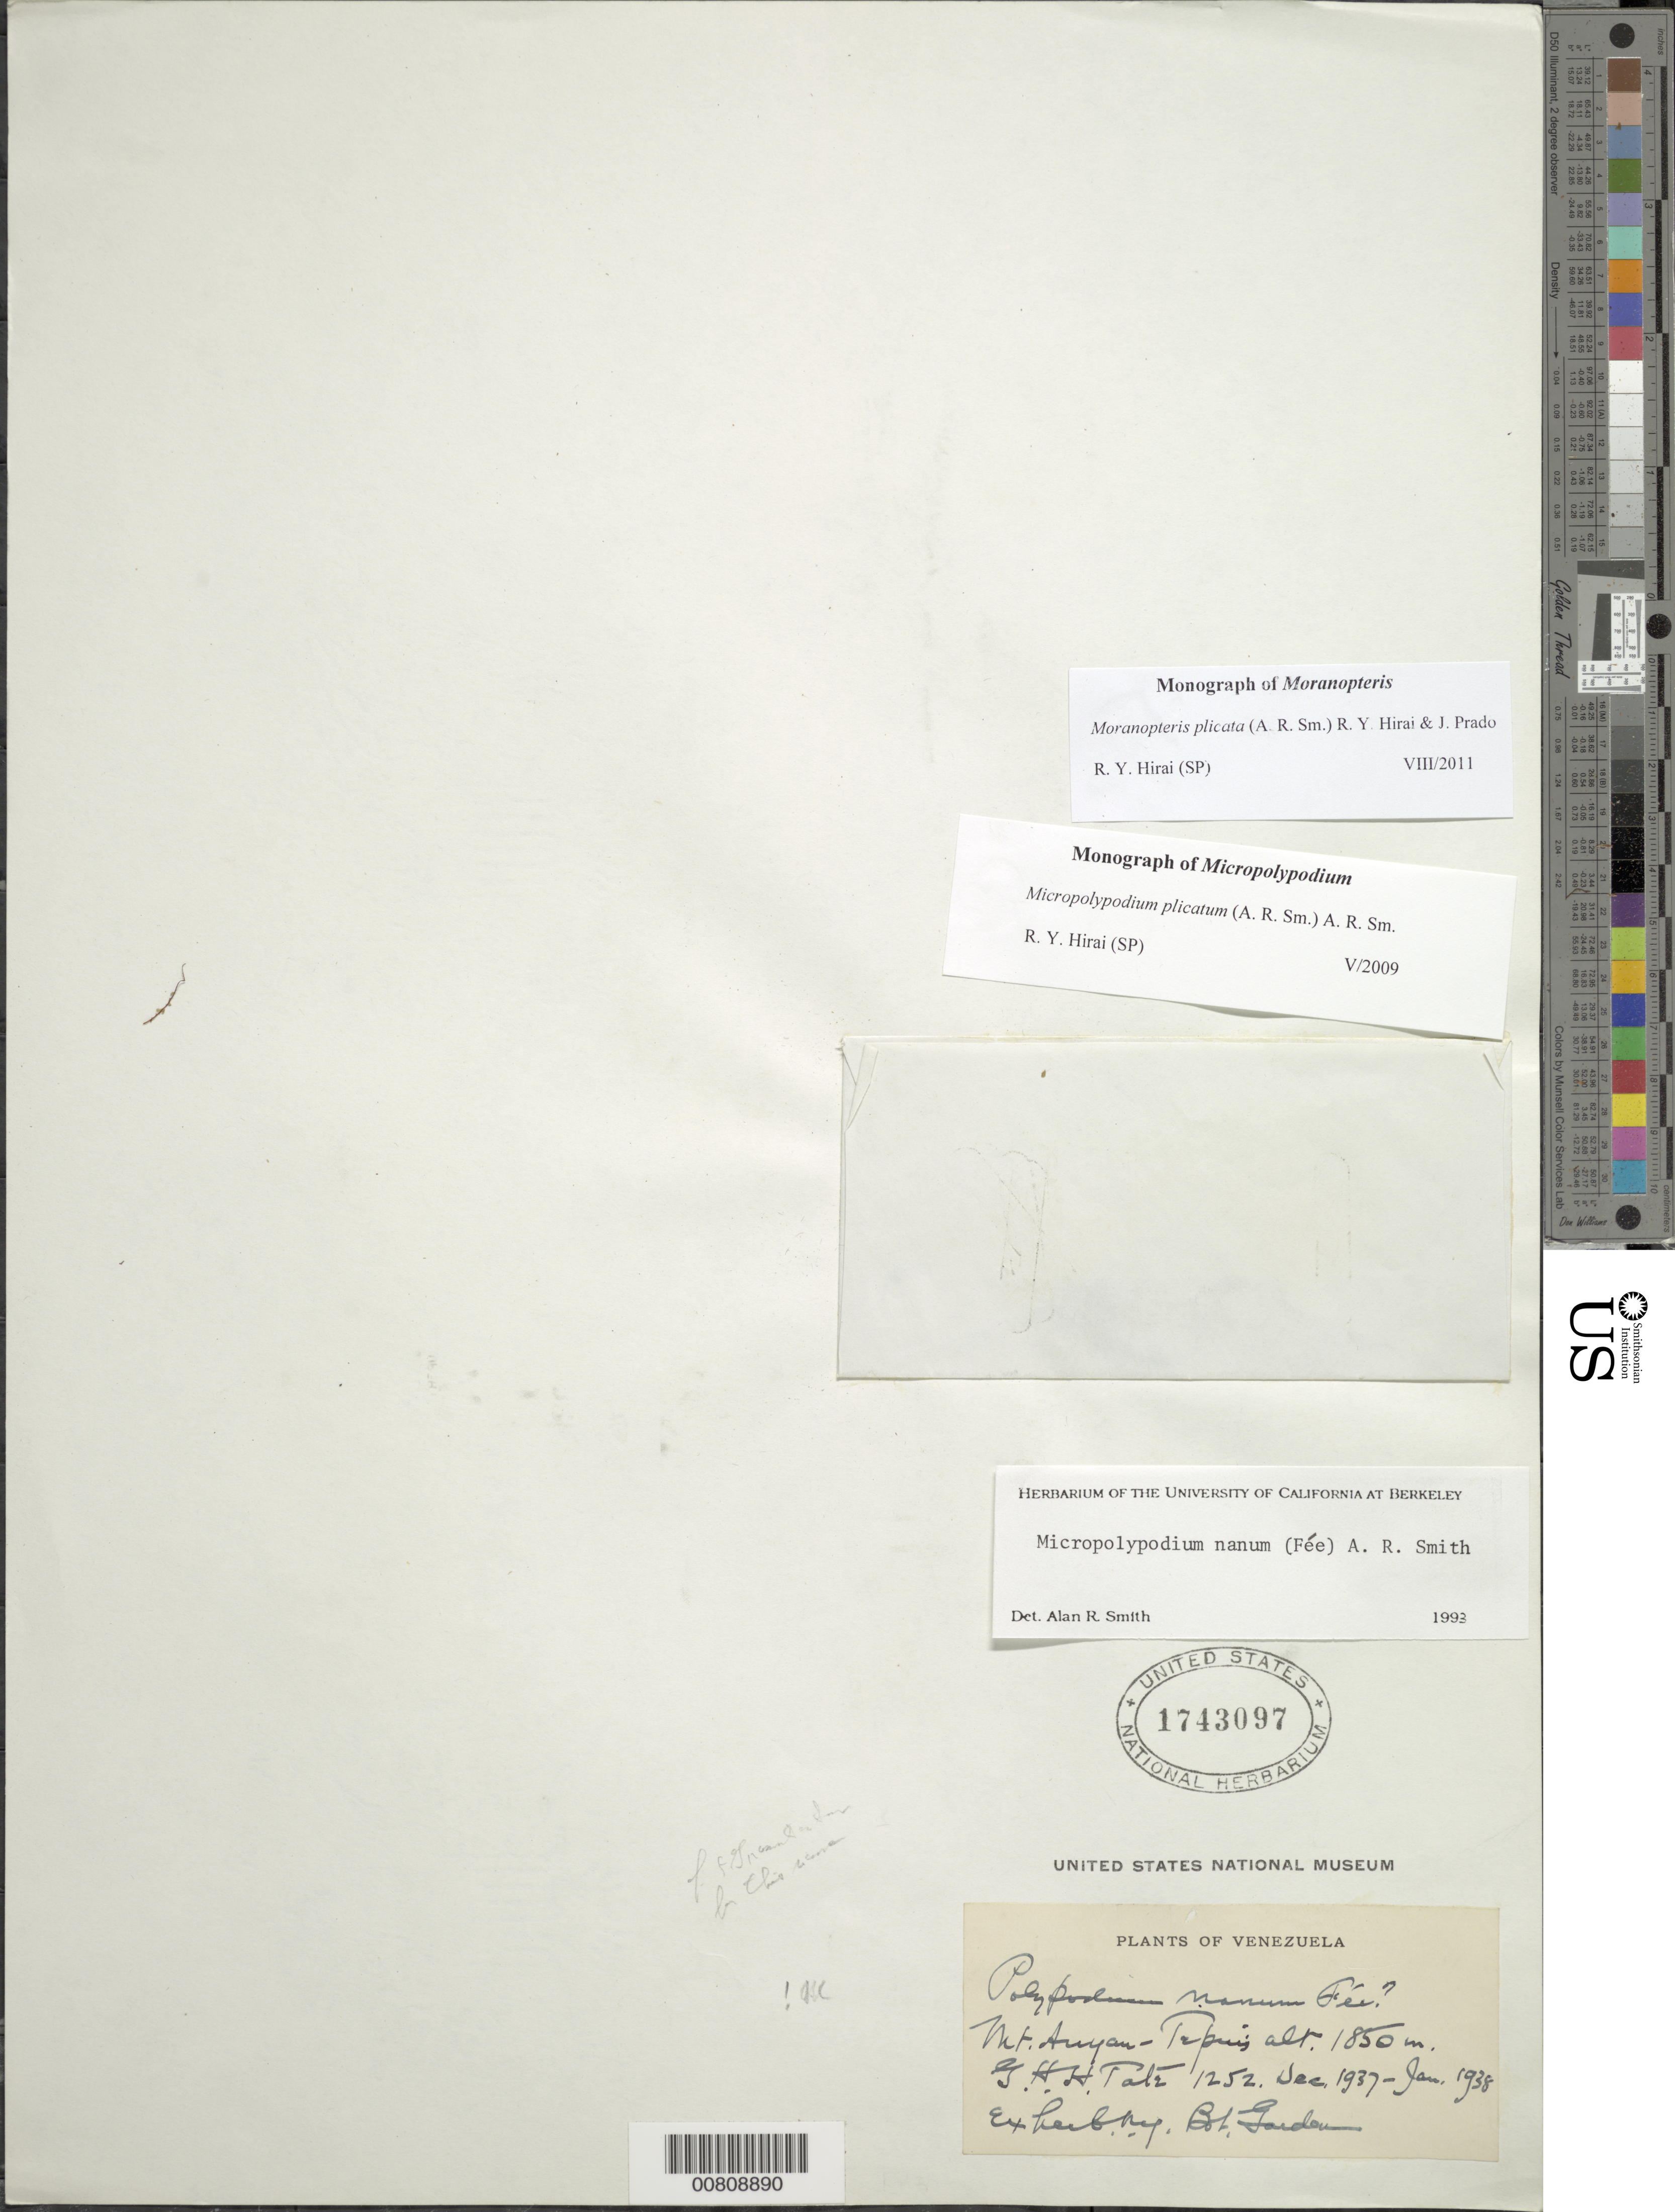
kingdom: Plantae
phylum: Tracheophyta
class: Polypodiopsida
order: Polypodiales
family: Polypodiaceae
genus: Moranopteris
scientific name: Moranopteris plicata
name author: (A.R. Sm.) R. Y. Hirai & J. Prado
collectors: G. H. H.Tate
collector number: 1252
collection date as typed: Dec-37 to Jan-38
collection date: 1937-12/1938-01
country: Venezuela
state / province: Bolívar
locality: Mt. Auyan-tepuí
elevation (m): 1850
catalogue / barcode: US 1743097